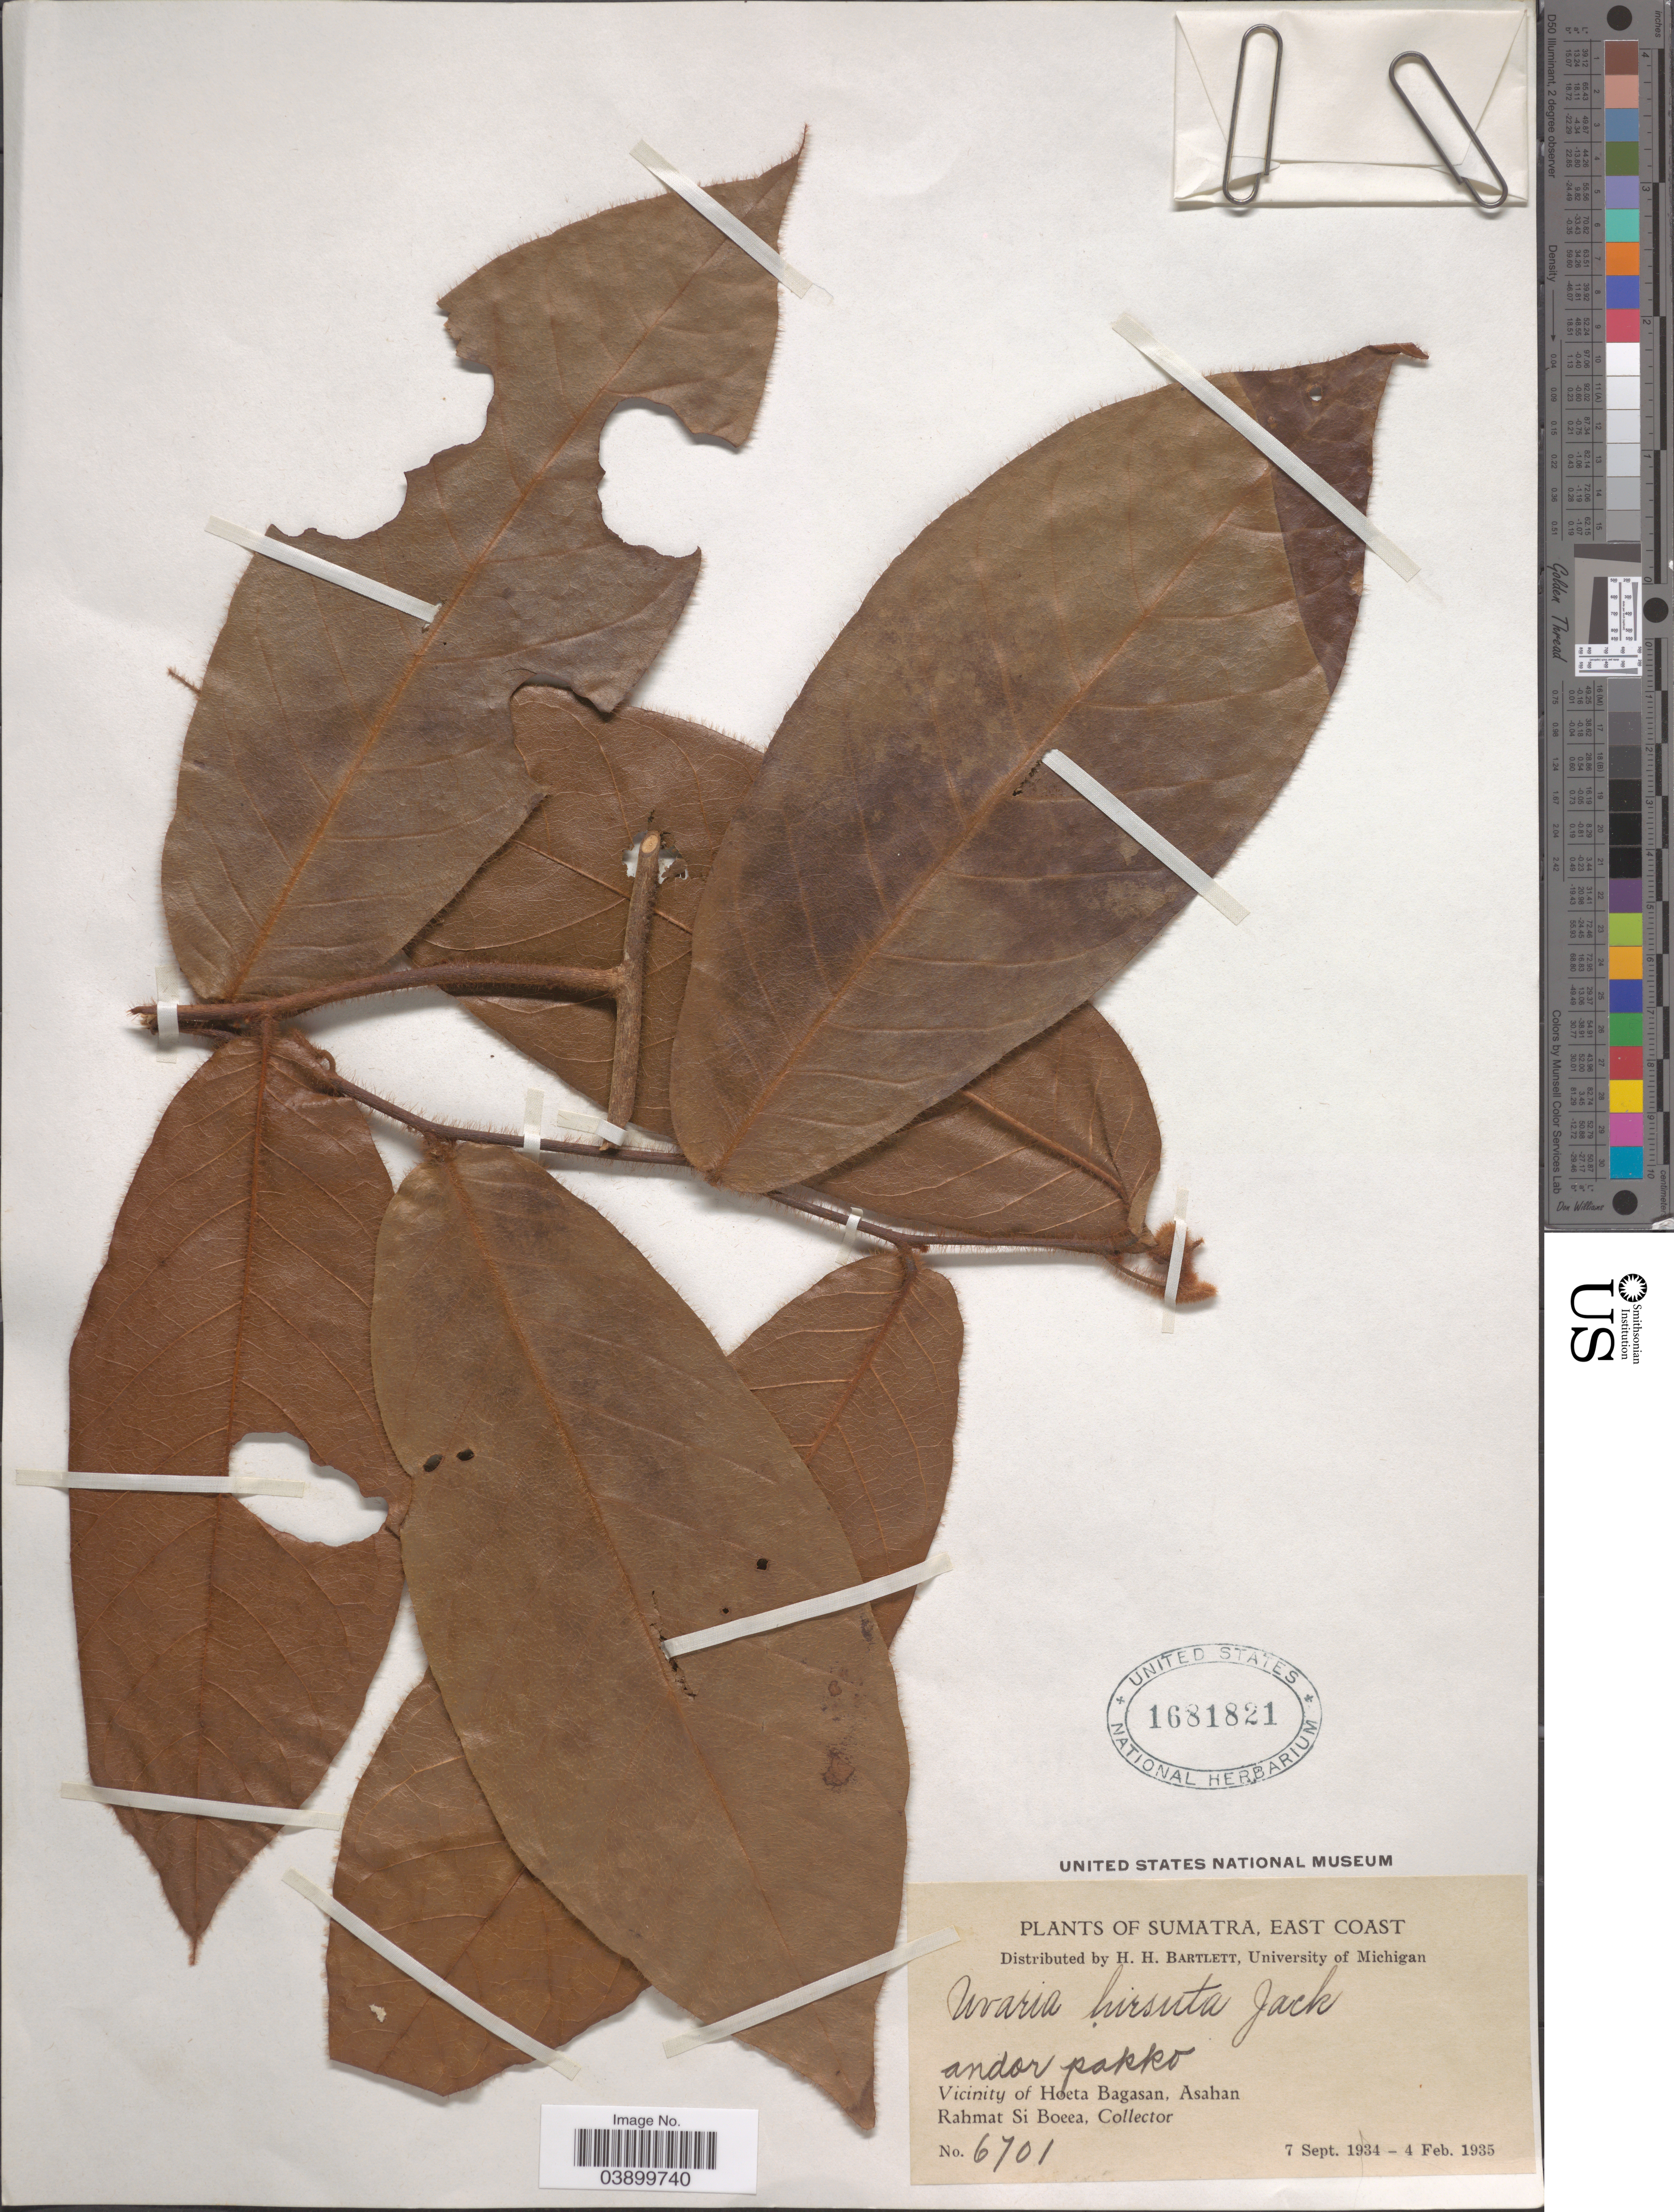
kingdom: Plantae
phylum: Tracheophyta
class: Magnoliopsida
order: Magnoliales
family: Annonaceae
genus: Uvaria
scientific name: Uvaria hirsuta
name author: Jack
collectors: Rahmat Si Boeea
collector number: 6701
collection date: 1934-09-07/1935-02-04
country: Indonesia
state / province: Sumatra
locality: East Coast. Vicinity of Hoeta Bagasan, Asahan.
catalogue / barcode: US 1681821